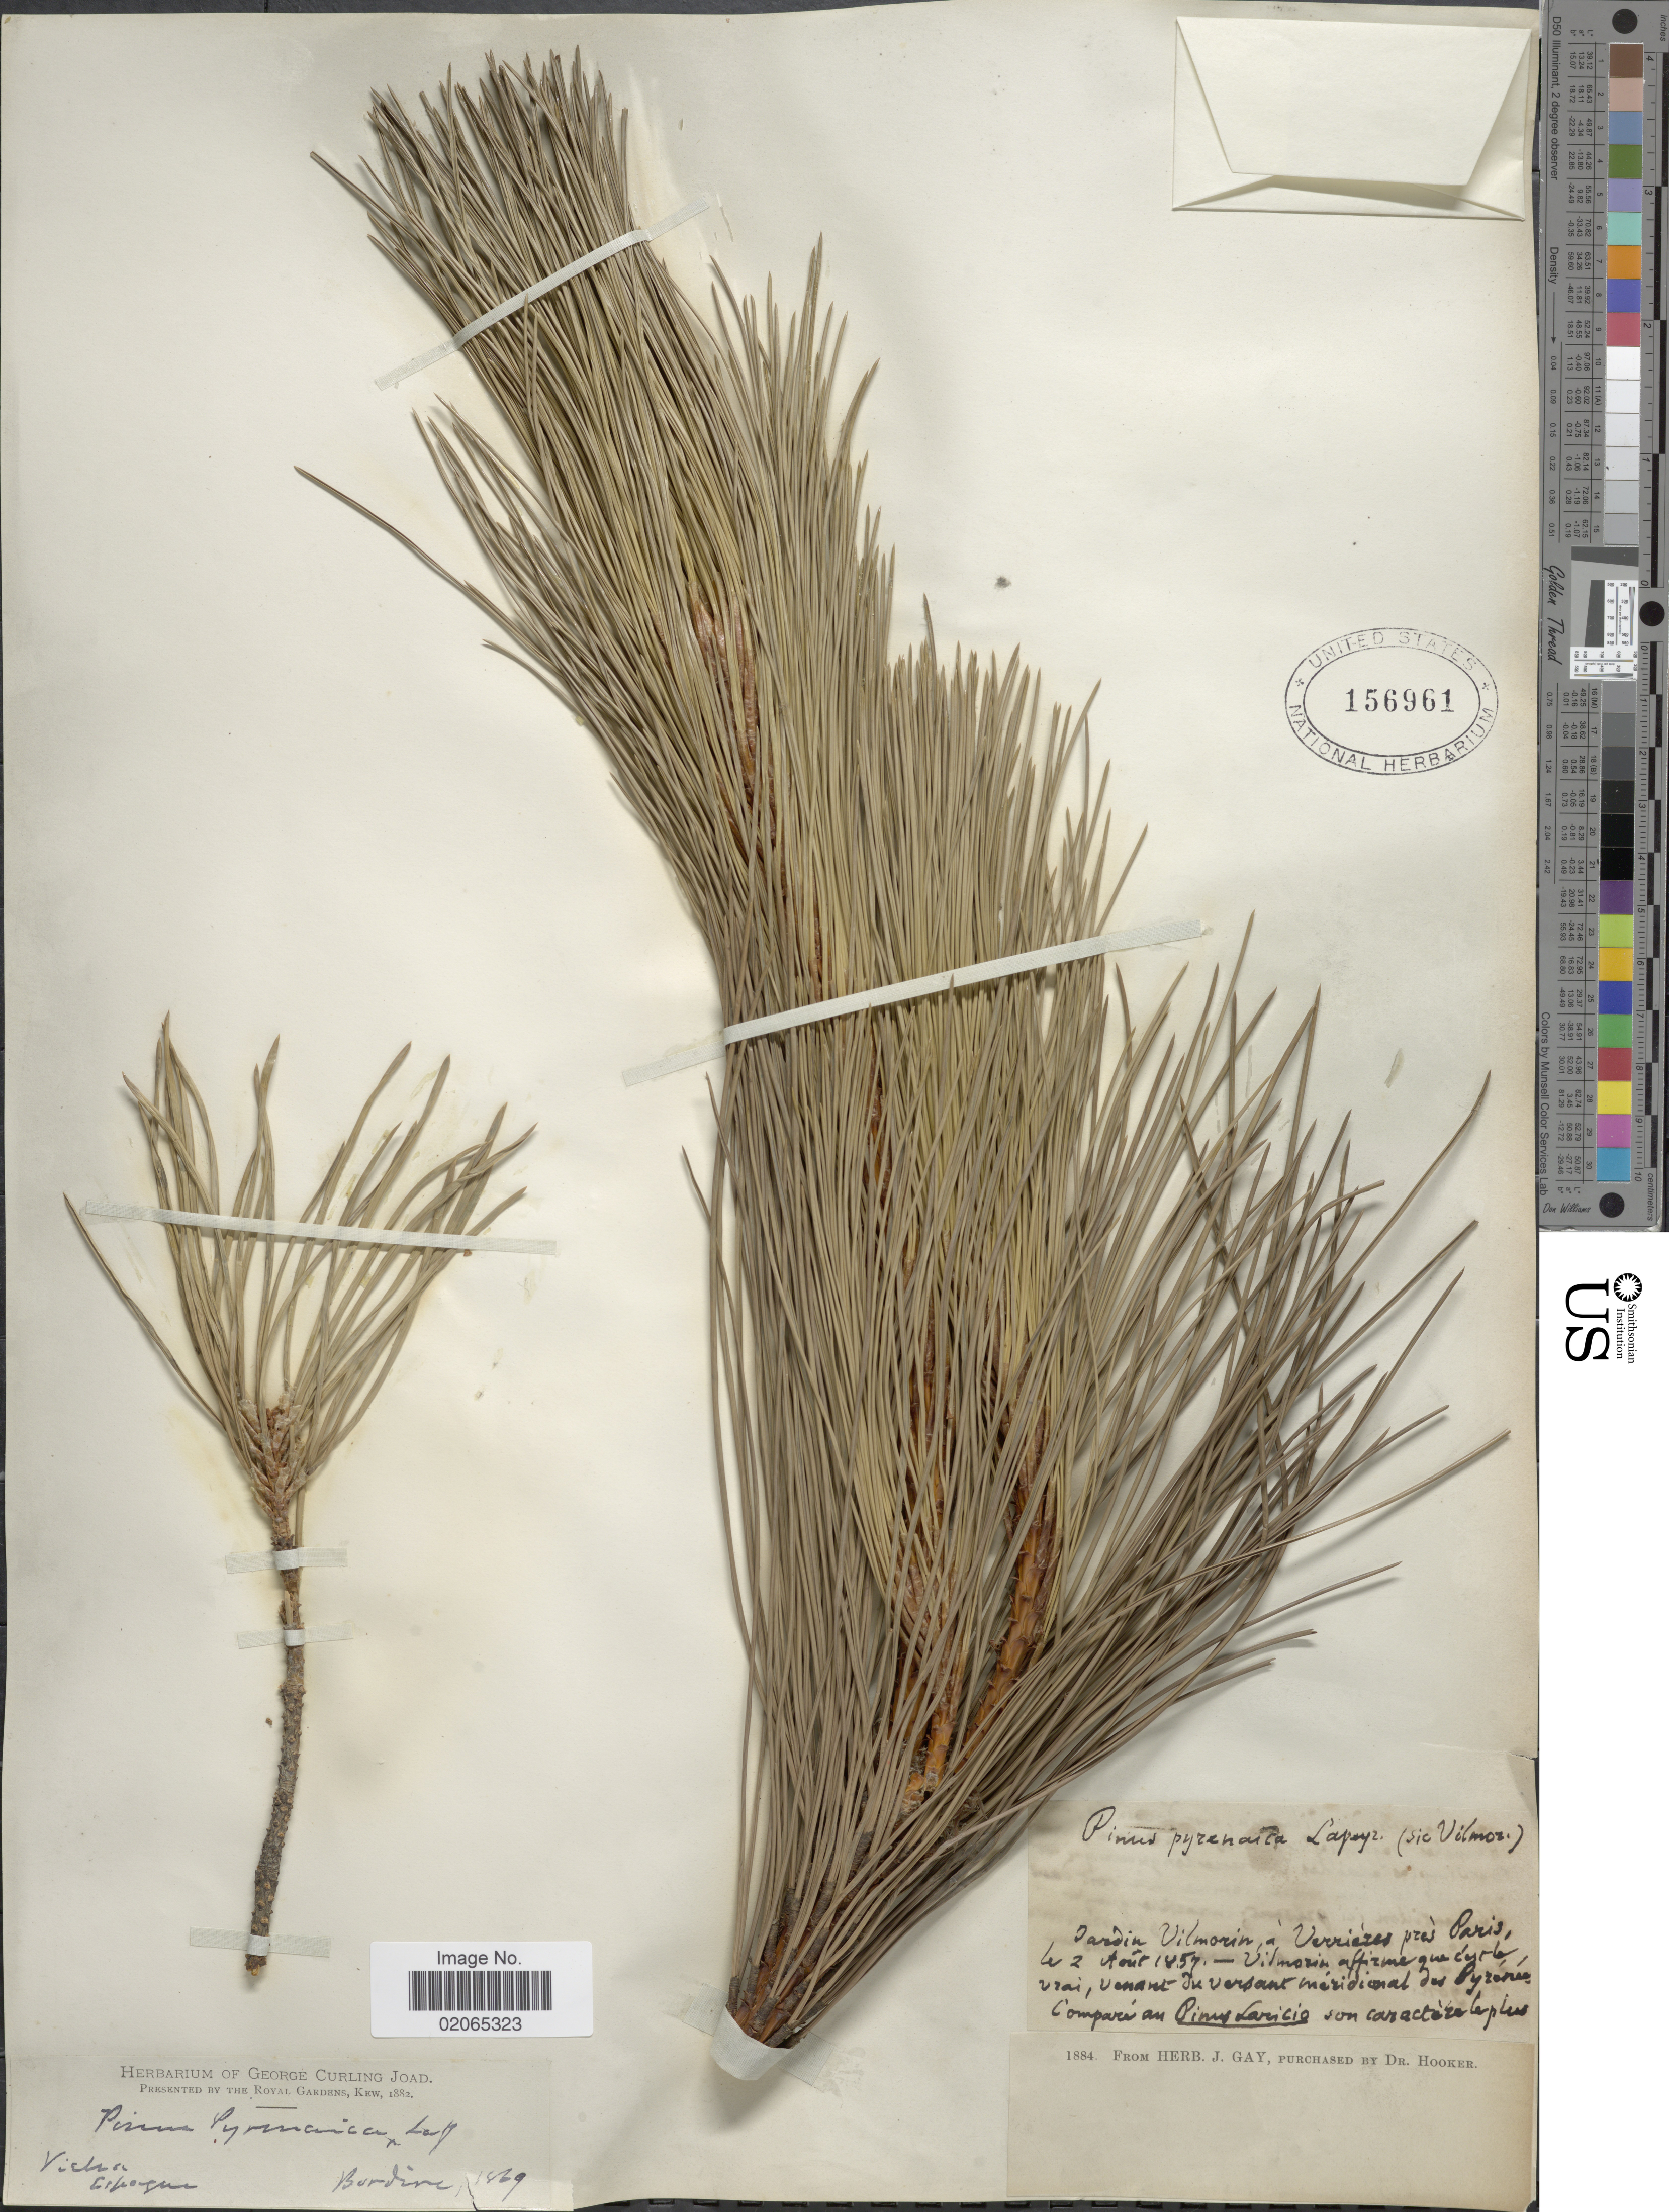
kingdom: Plantae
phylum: Tracheophyta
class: Pinopsida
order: Pinales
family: Pinaceae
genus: Pinus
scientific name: Pinus nigra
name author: Arnold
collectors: ex herb. J. Gay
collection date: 1857-08-02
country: France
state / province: Auvergne-Rhône-Alpes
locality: Jardin Vilmorin, à Verrieres près Paris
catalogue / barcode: US 156961